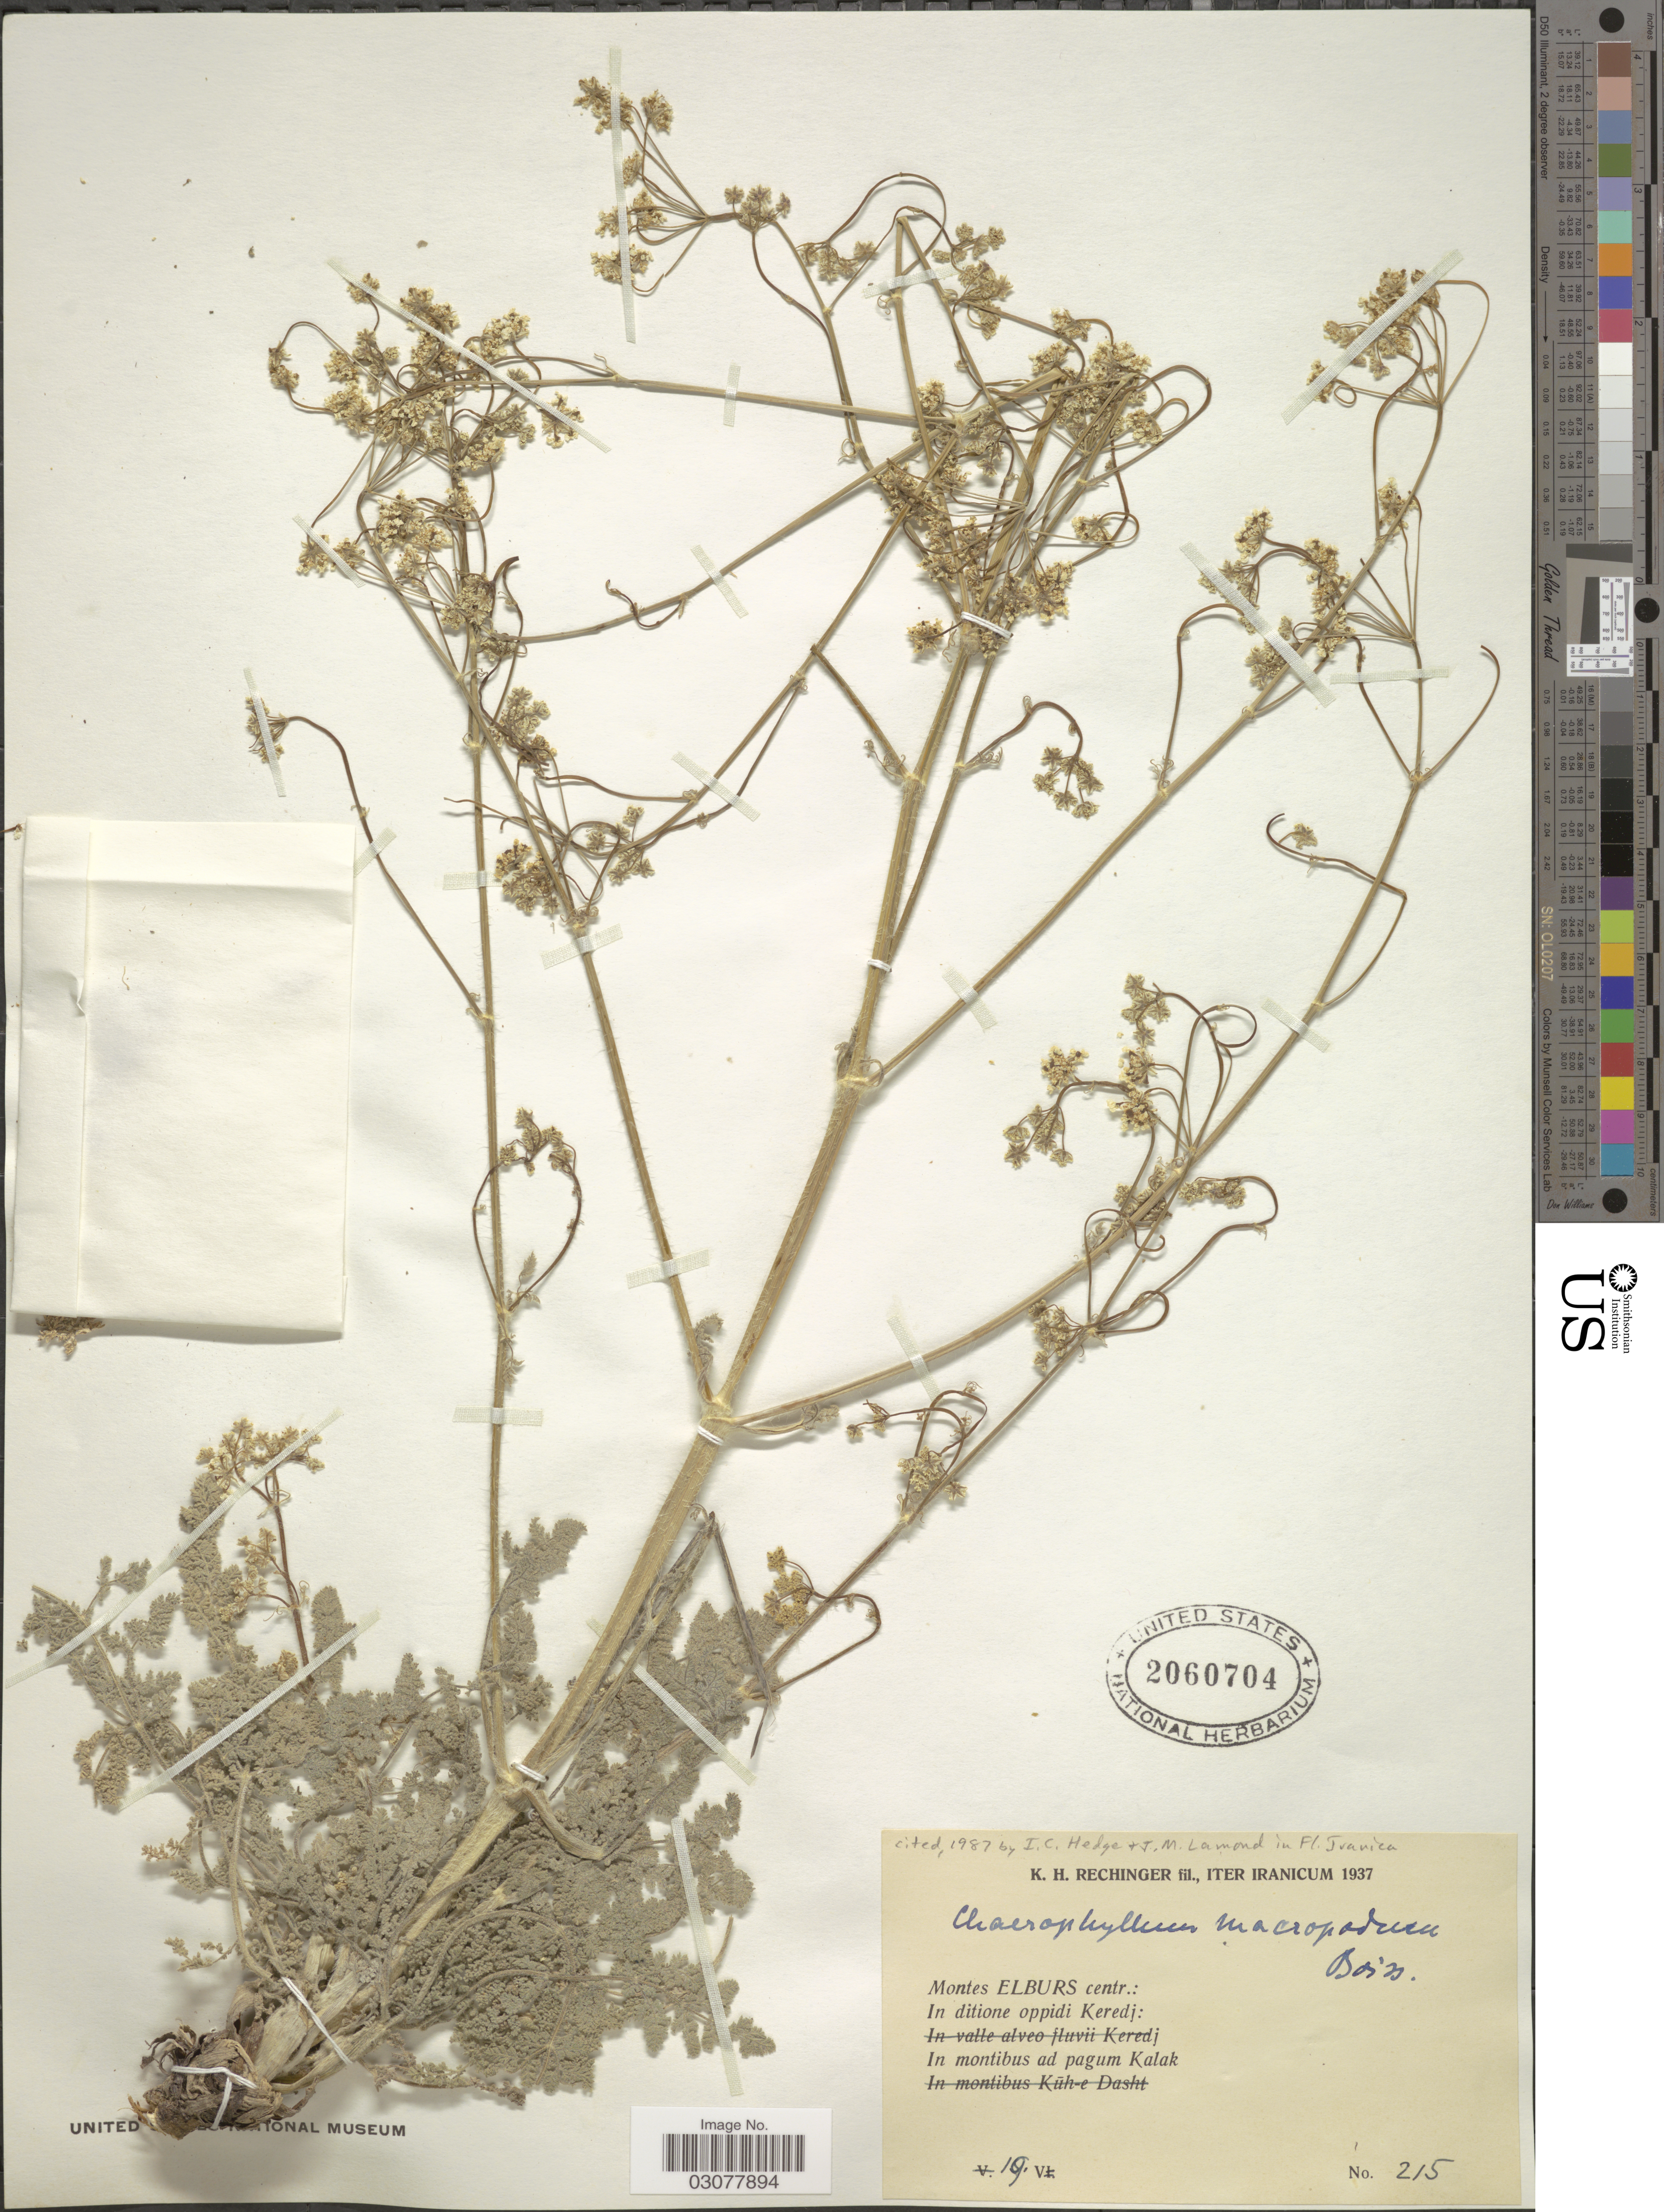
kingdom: Plantae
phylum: Tracheophyta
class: Magnoliopsida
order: Apiales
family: Apiaceae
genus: Chaerophyllum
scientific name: Chaerophyllum macropodum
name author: Boiss.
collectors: K. H. Rechinger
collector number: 215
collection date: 1937-05-19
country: Iran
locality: Monte Elburs centr.: In ditione oppidi Keredj: In montibus ad pagum Kalak.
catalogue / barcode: US 2060704